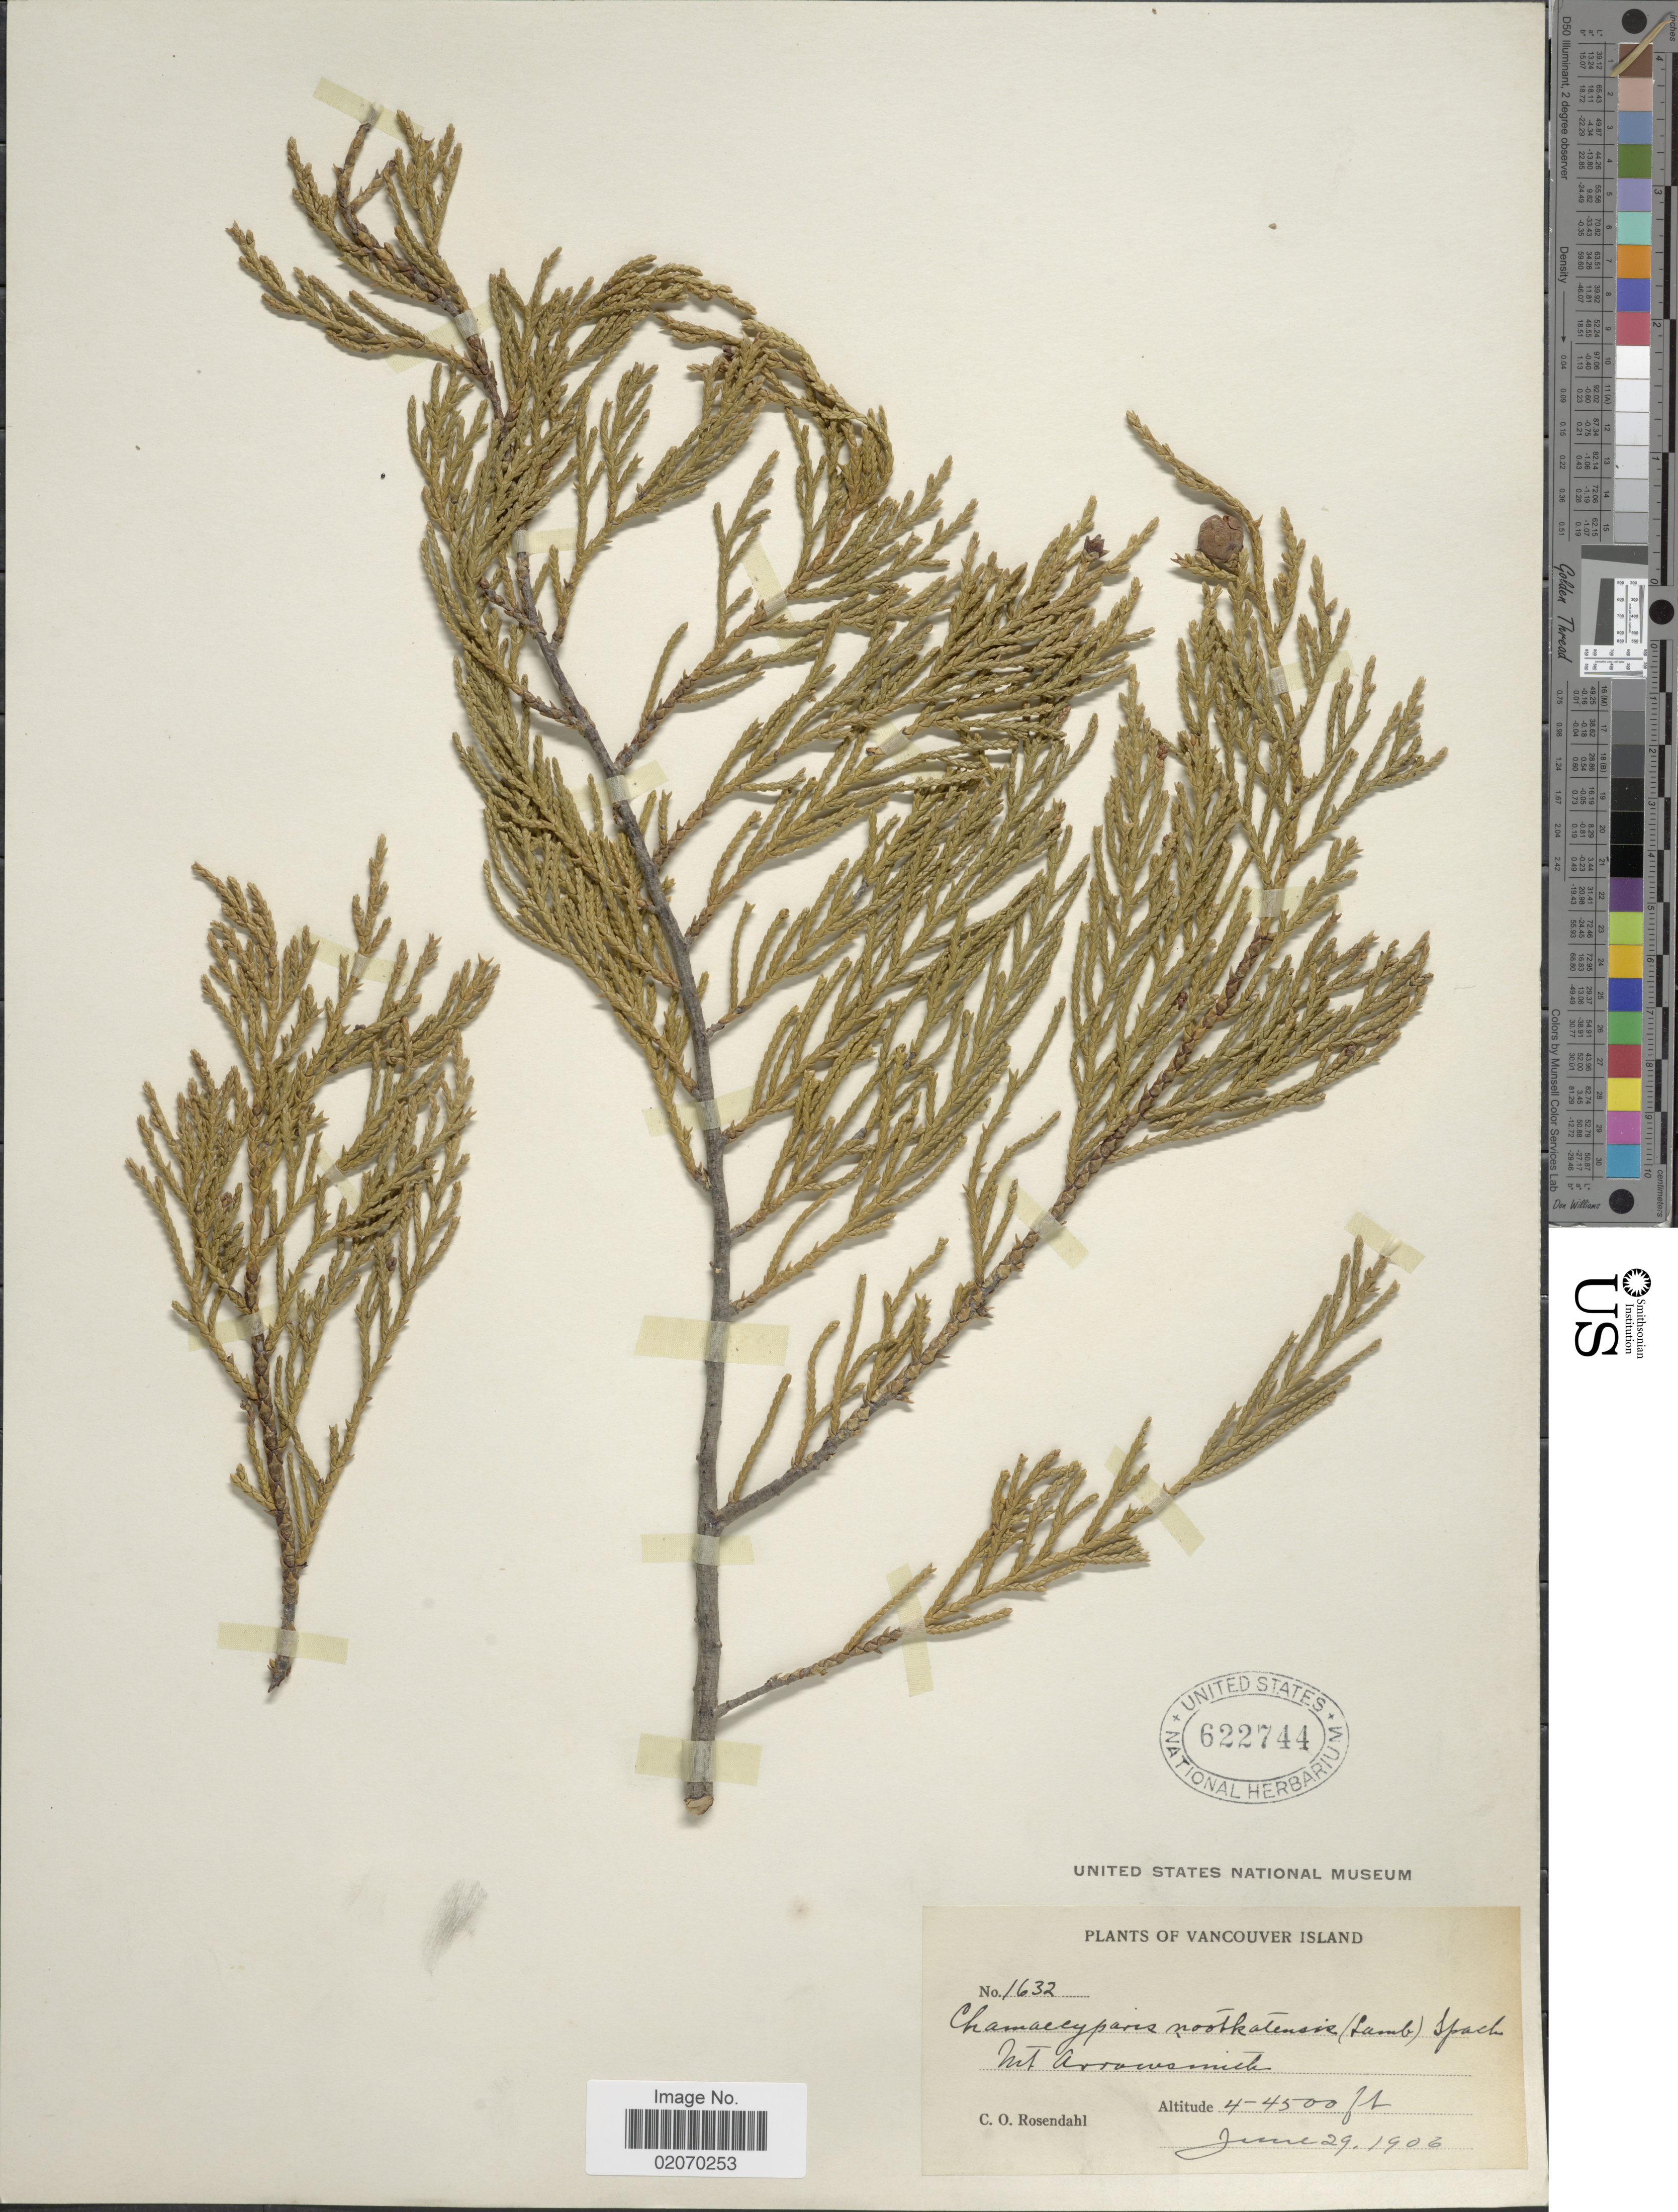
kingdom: Plantae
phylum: Tracheophyta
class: Pinopsida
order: Pinales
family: Cupressaceae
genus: Chamaecyparis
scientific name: Chamaecyparis nootkatensis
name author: (D. Don) Spach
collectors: C. O. Rosendahl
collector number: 1632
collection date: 1906-06-29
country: Canada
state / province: British Columbia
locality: Vancouver Island, Mt. Arrowsmith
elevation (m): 1219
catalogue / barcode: US 622744